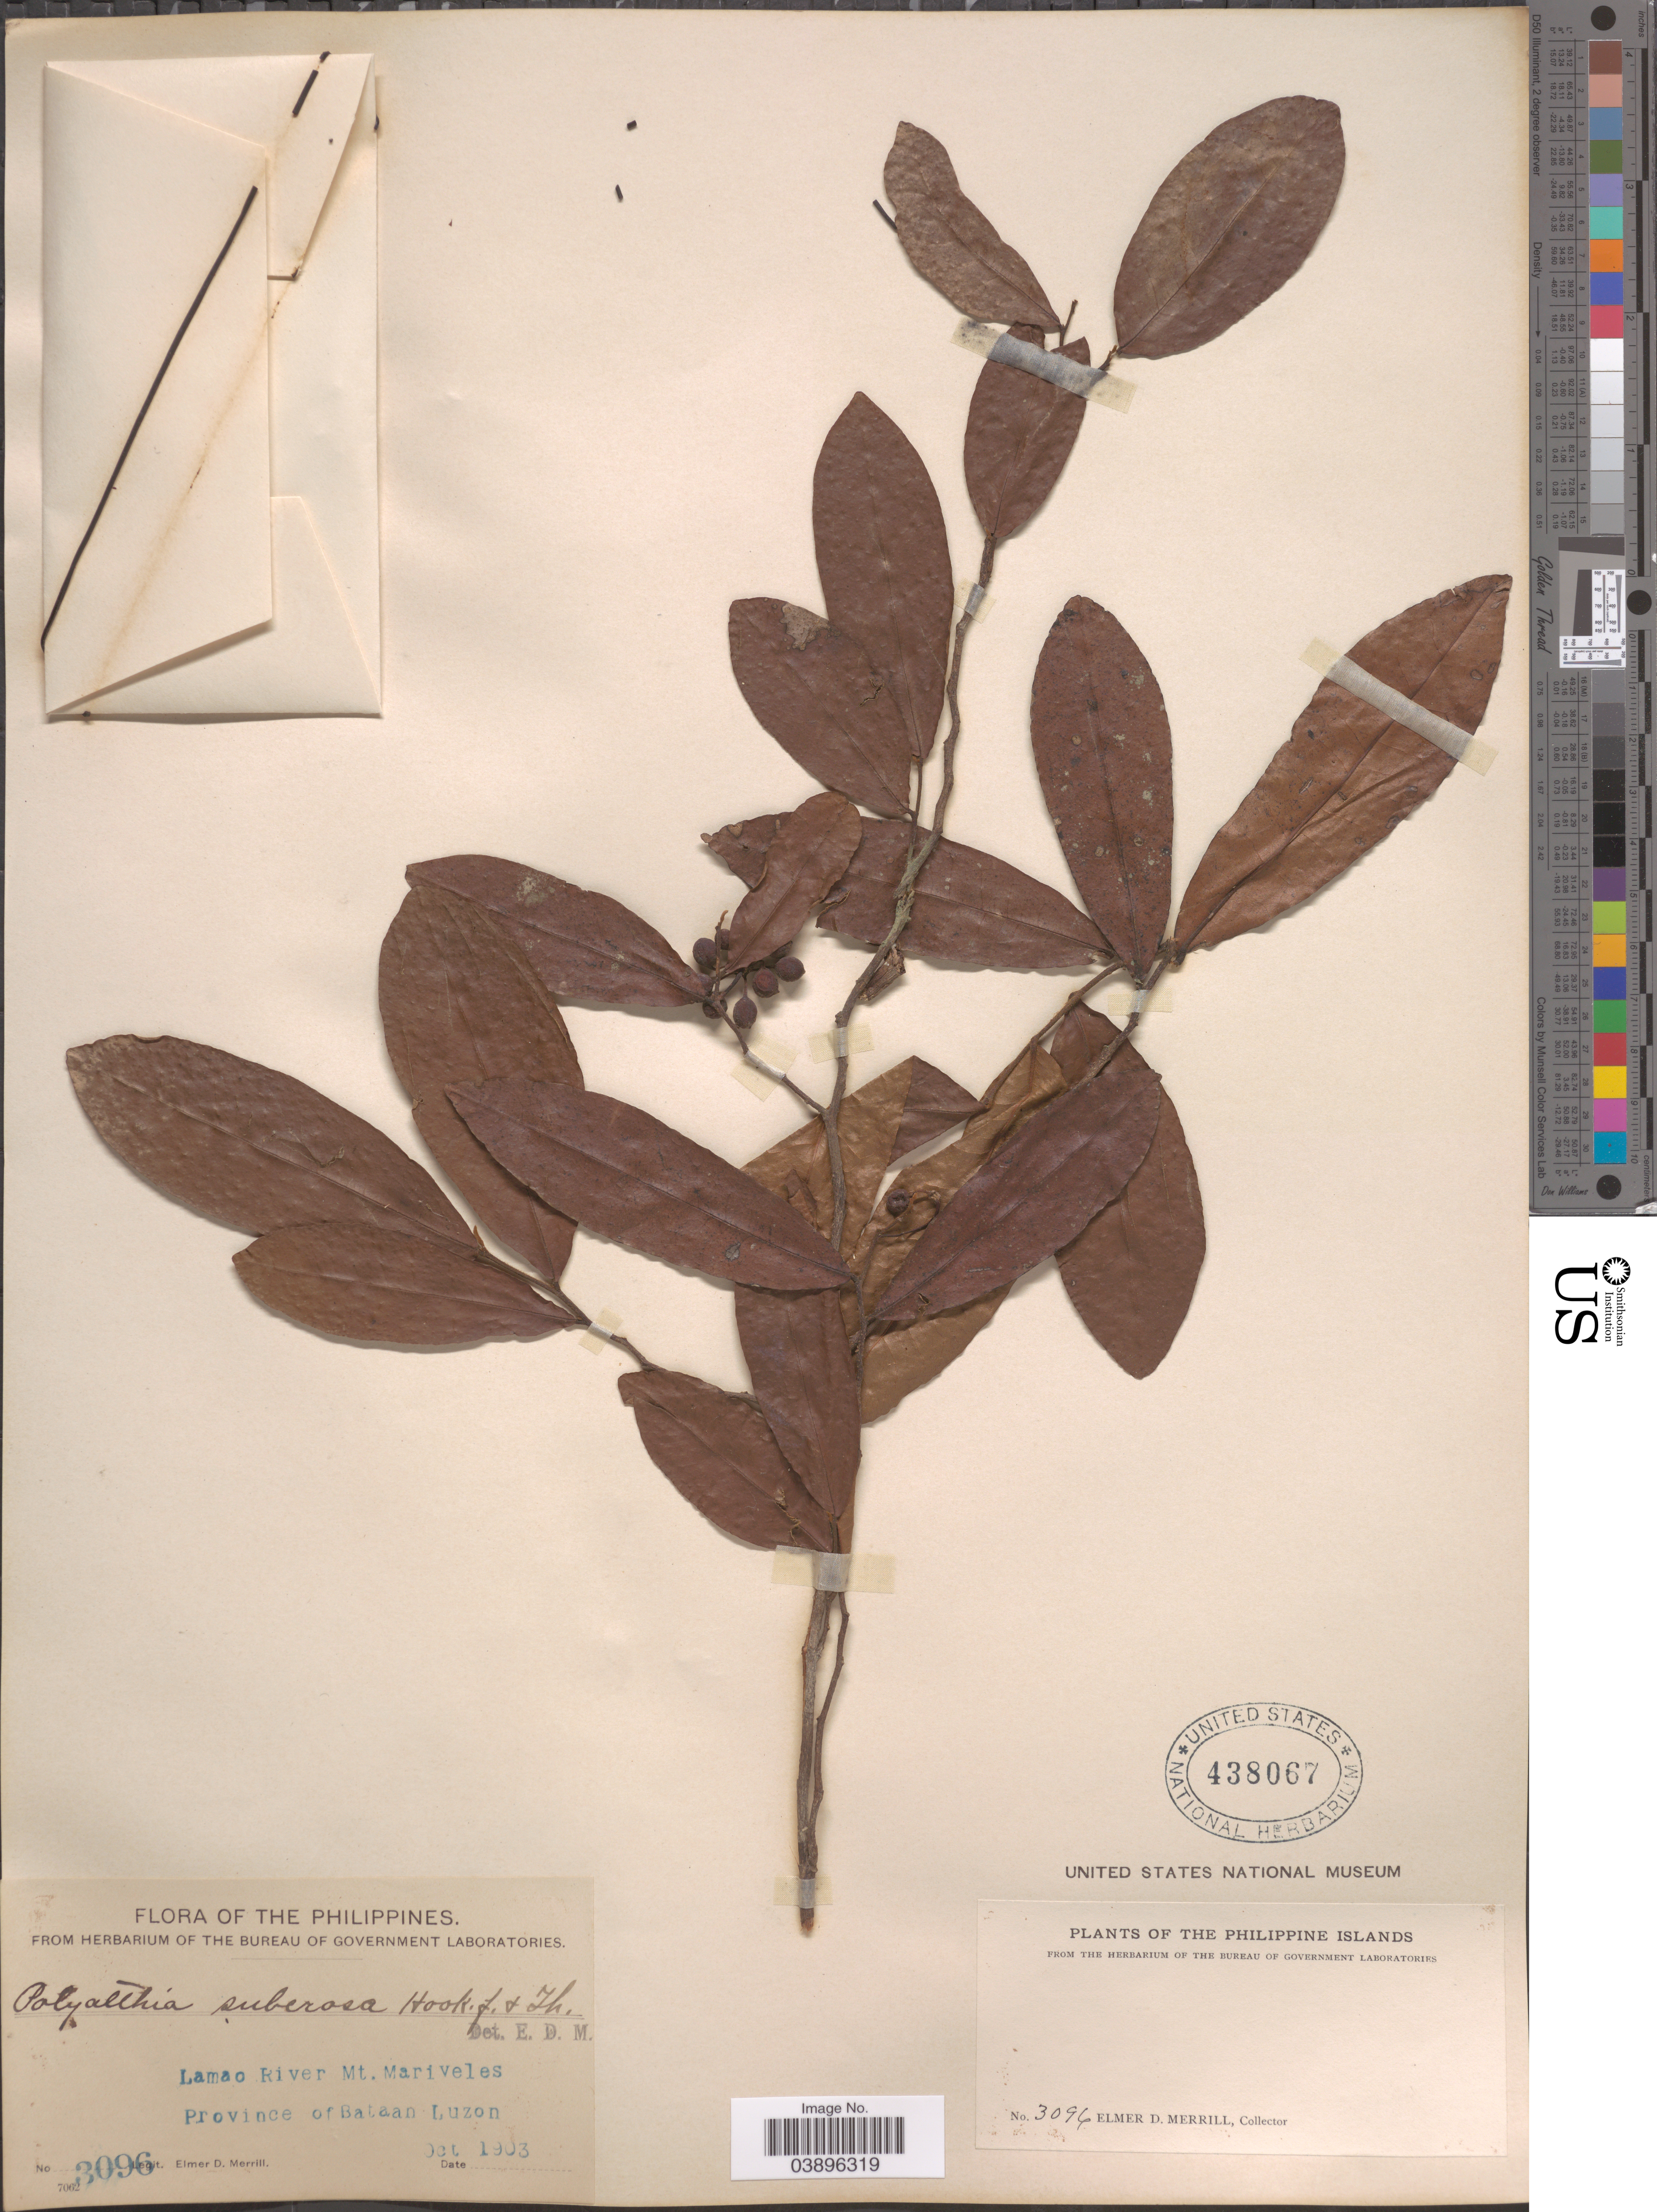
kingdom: Plantae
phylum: Tracheophyta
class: Magnoliopsida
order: Magnoliales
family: Annonaceae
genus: Polyalthia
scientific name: Polyalthia suberosa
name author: (Roxb.) Thwaites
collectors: E. D. Merrill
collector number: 3096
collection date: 1903-10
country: Philippines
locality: Philippine Islands. Lamao River, Mt. Marivales. Province of Bataan, Luzon.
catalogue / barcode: US 738067